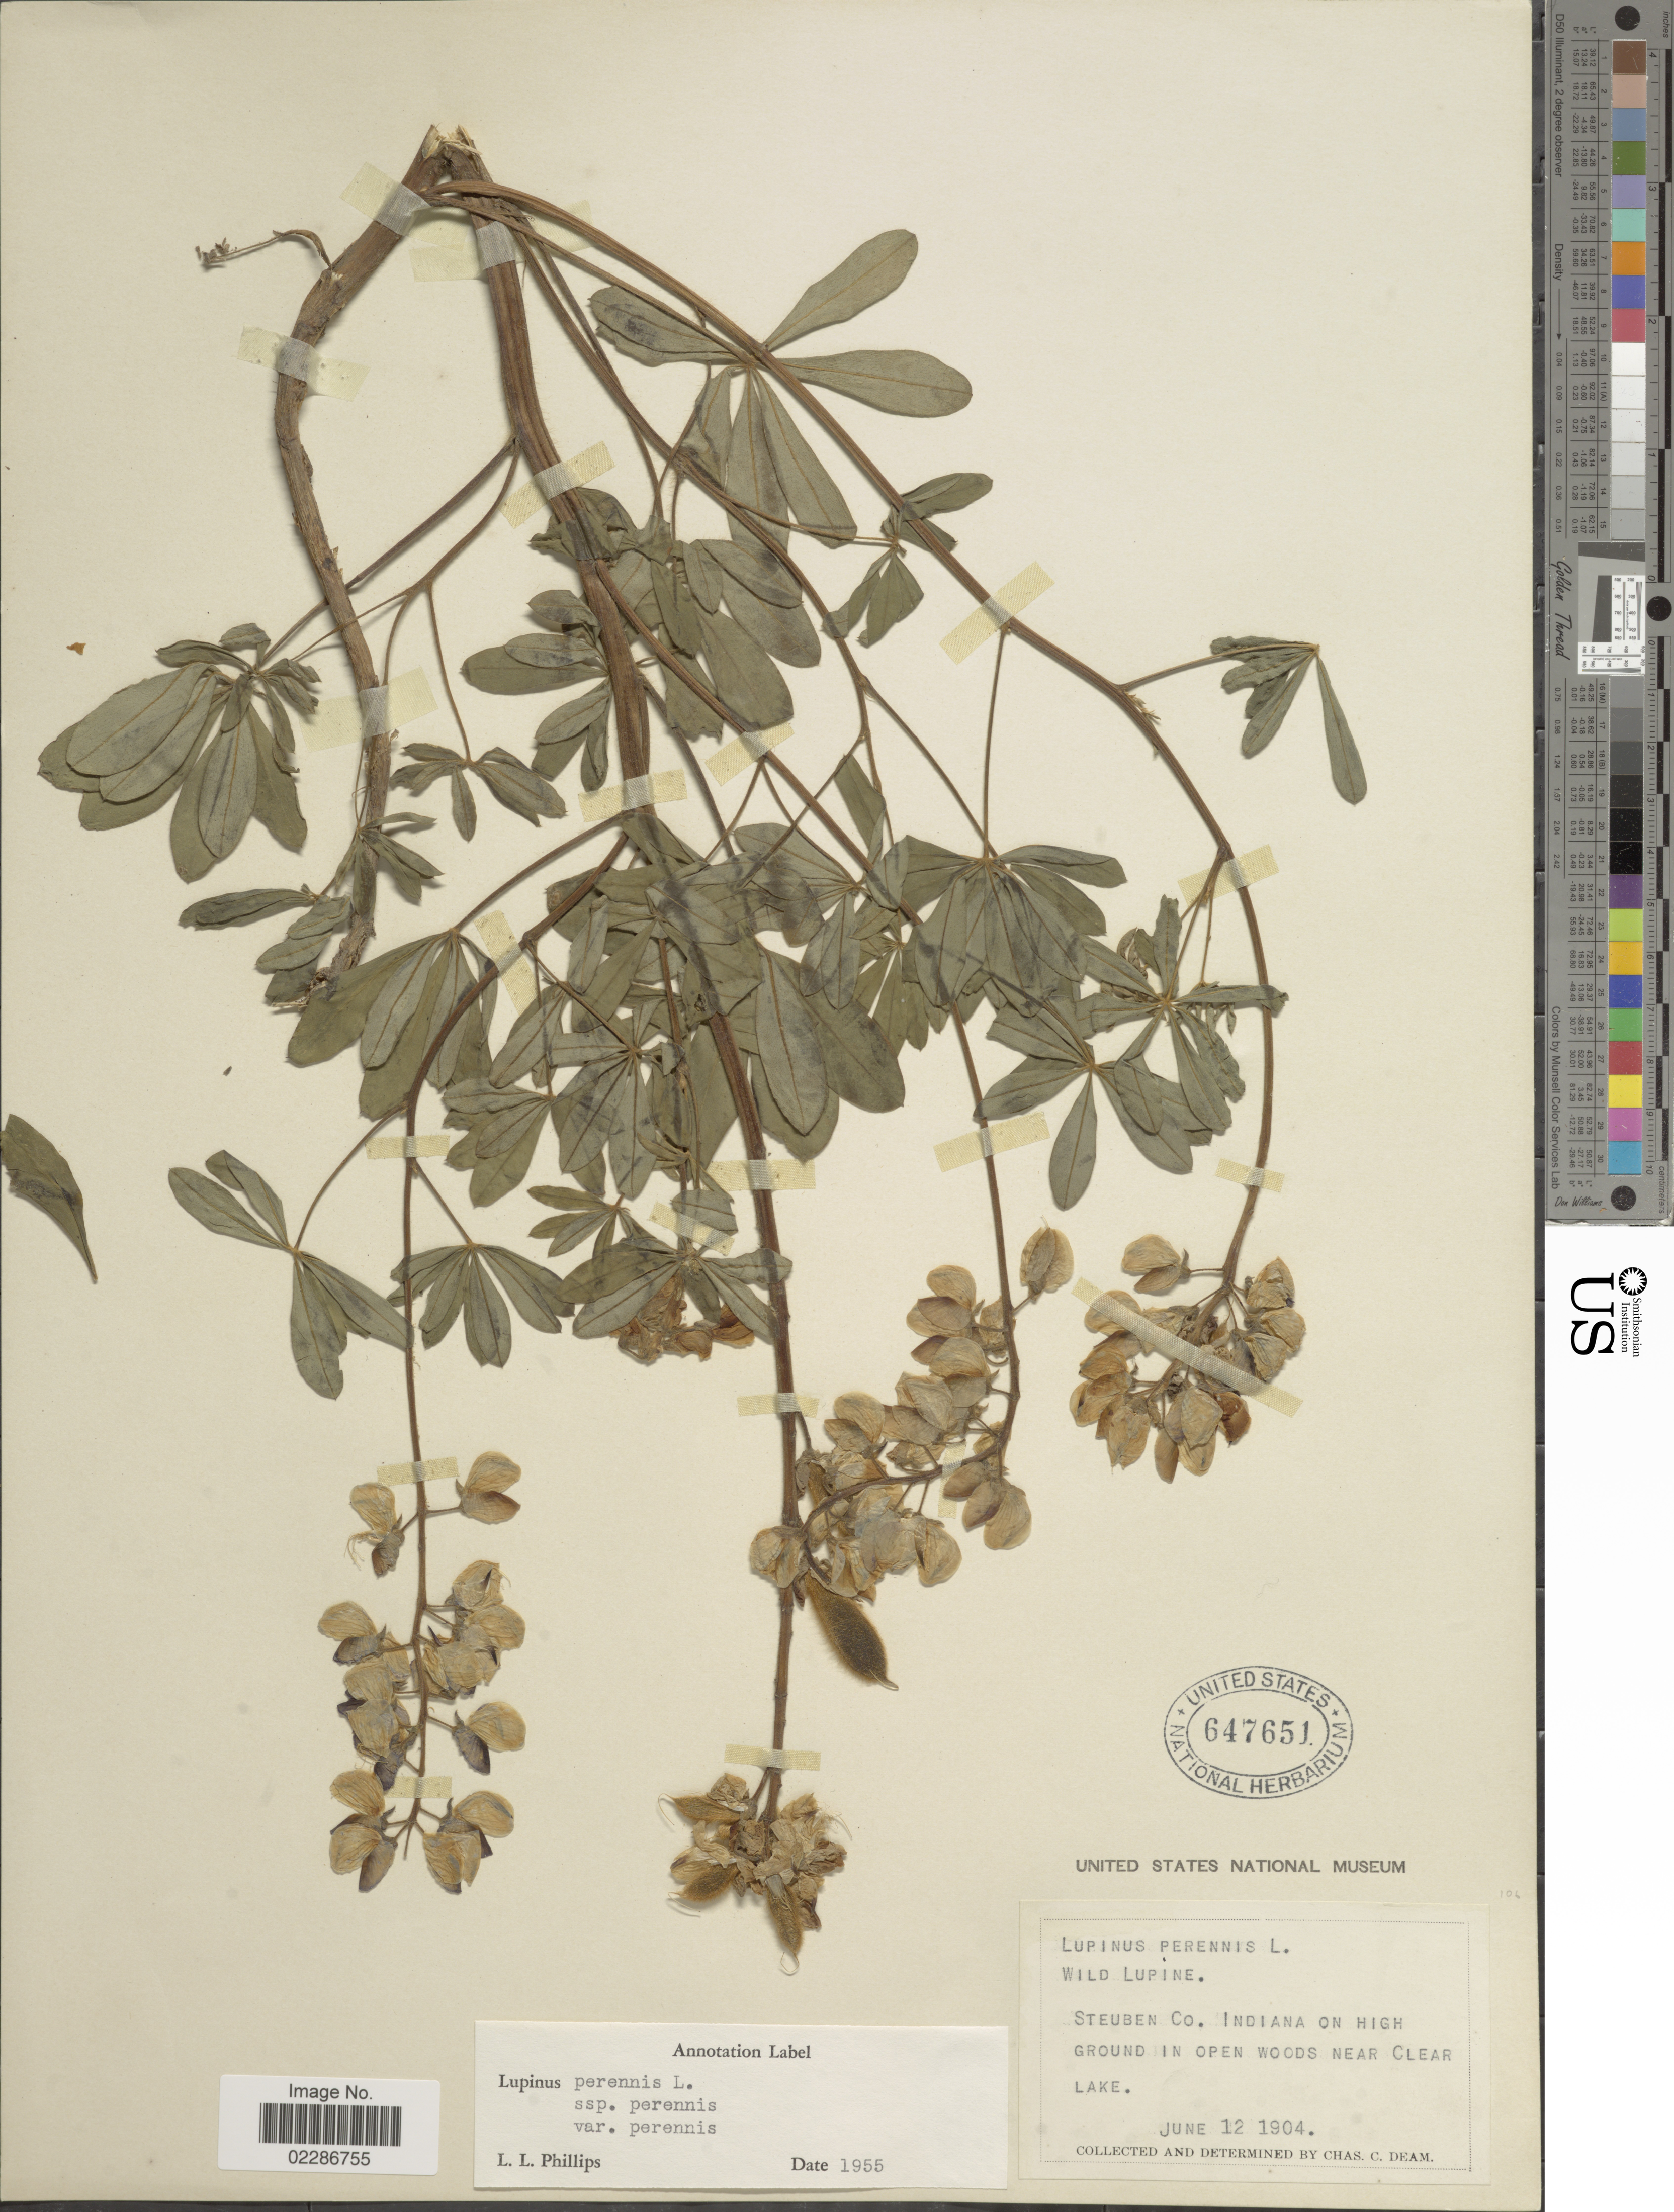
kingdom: Plantae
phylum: Tracheophyta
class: Magnoliopsida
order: Fabales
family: Fabaceae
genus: Lupinus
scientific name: Lupinus perennis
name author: L.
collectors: C. C. Deam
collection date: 1904-06-12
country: United States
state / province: Indiana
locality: Steuben Co. Indiana on High Ground in open woods near Clear Lake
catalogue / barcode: US 647651